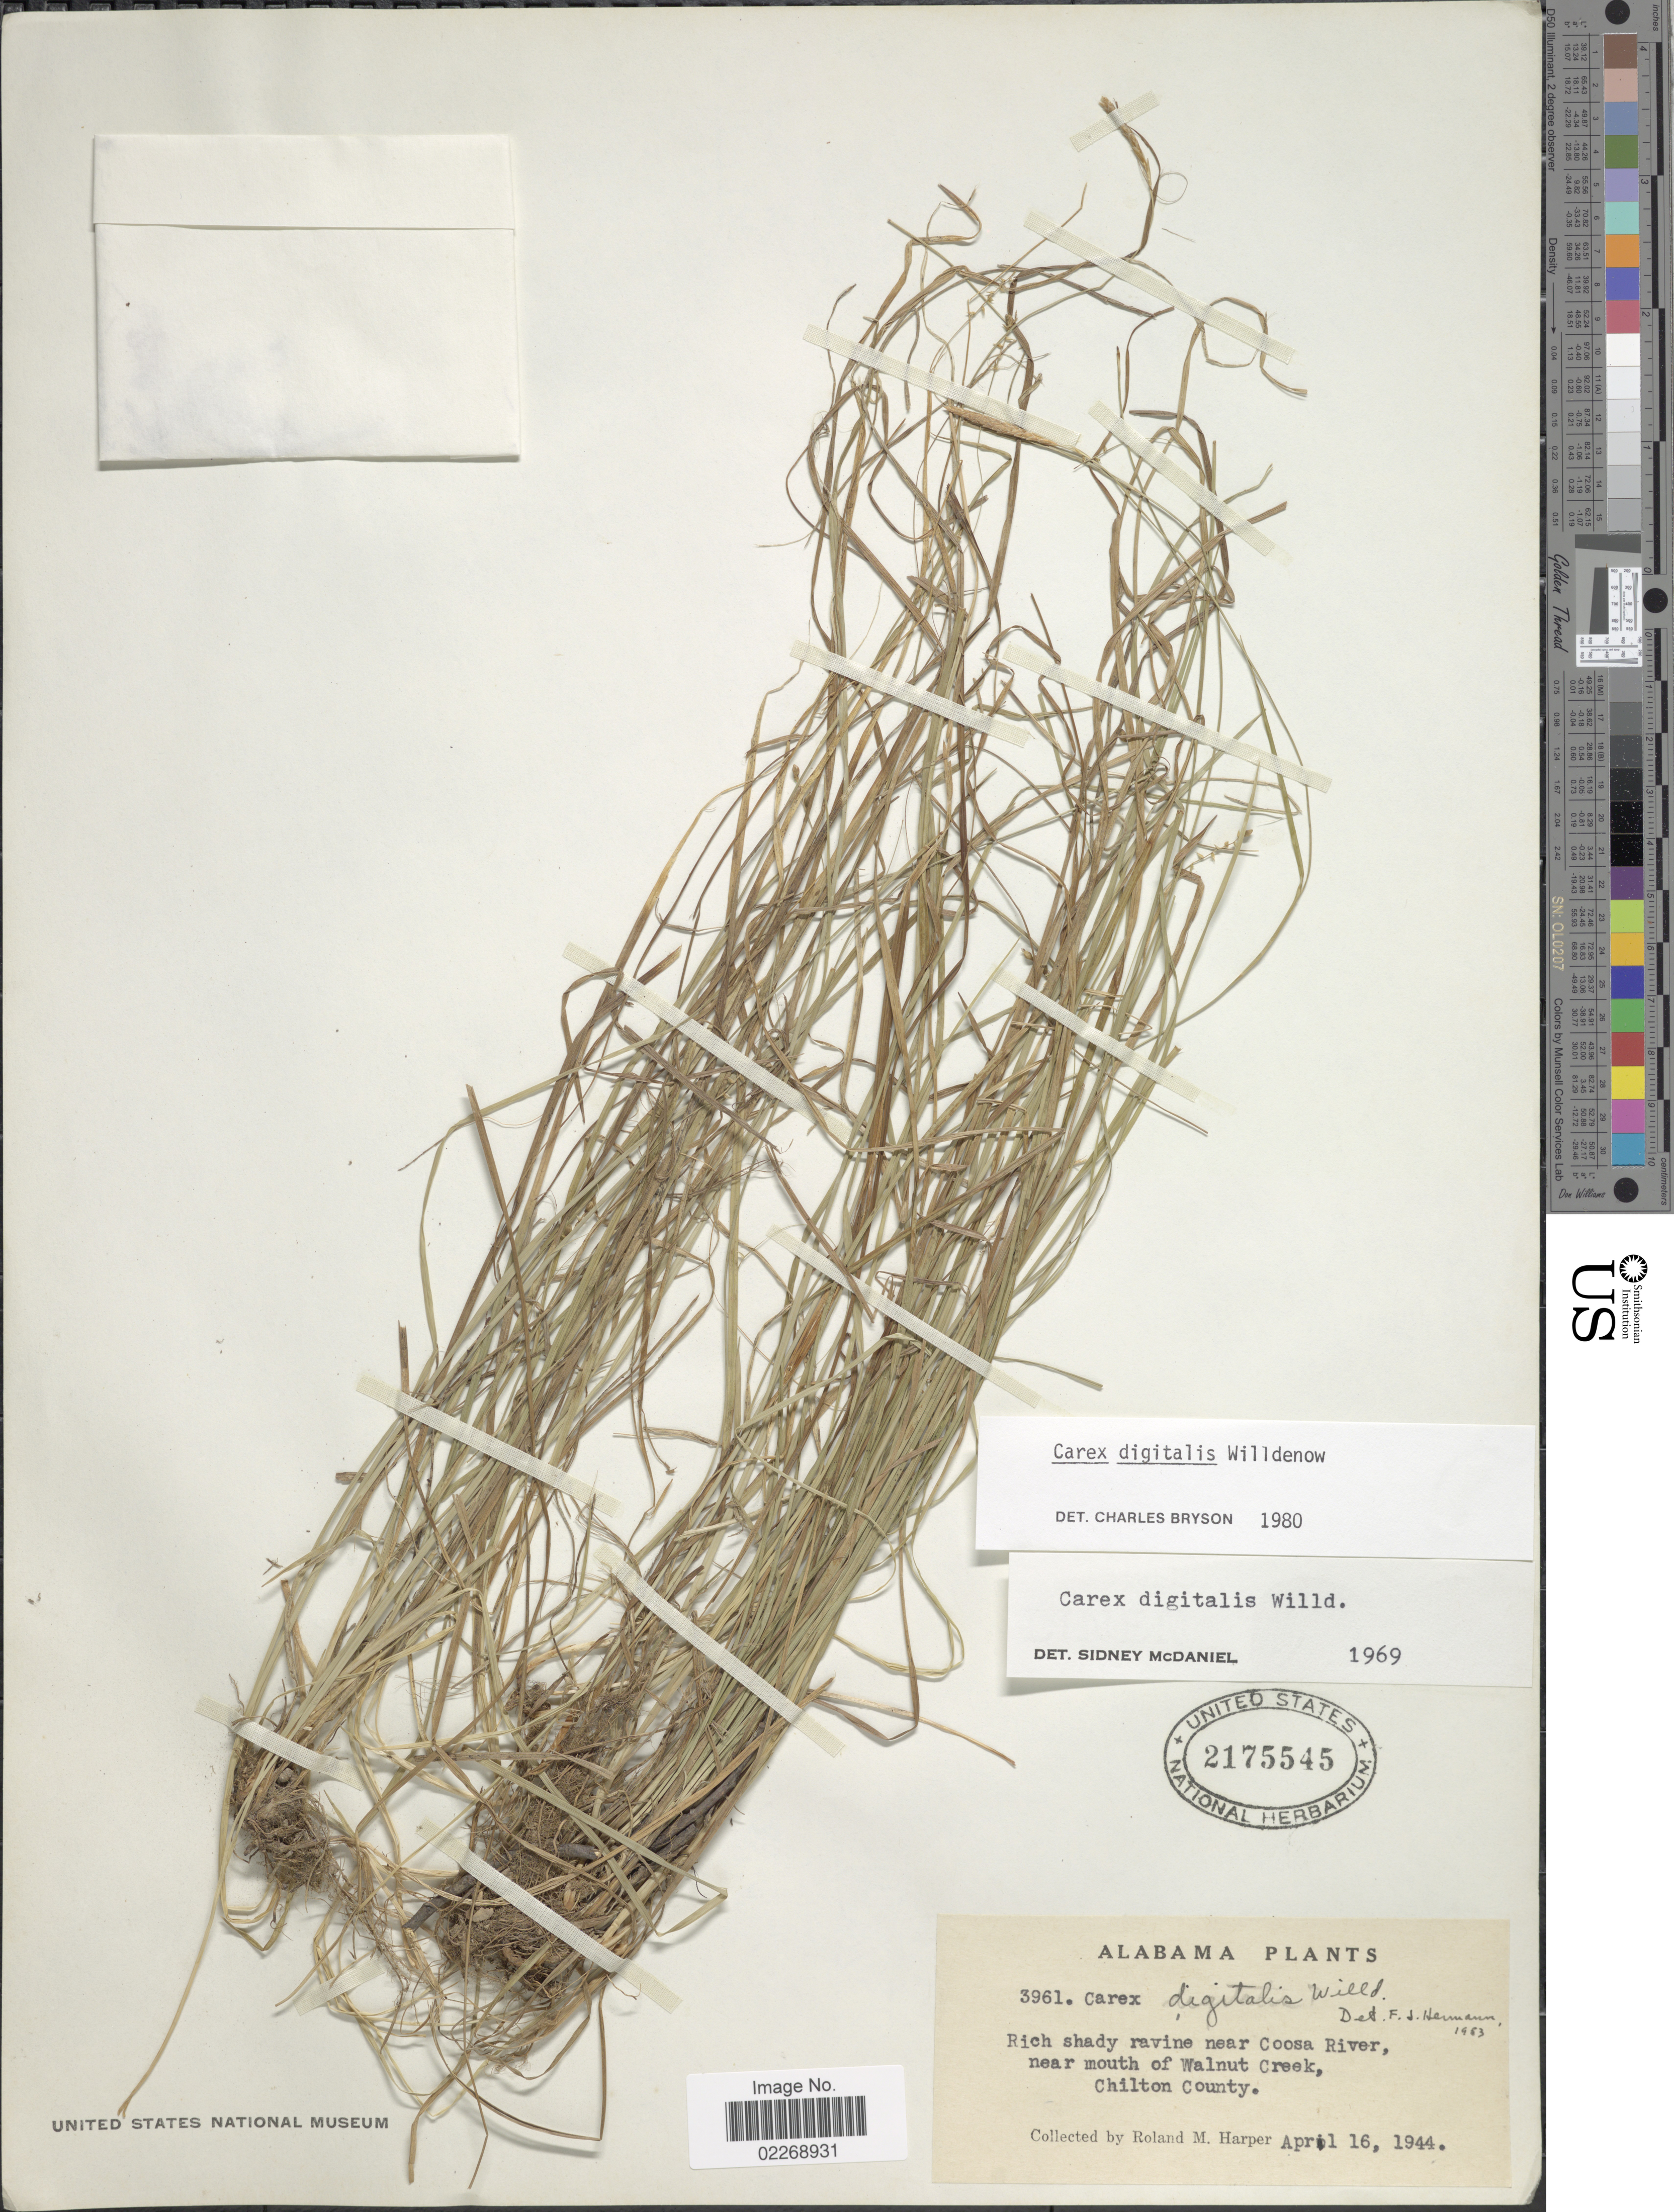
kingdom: Plantae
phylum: Tracheophyta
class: Liliopsida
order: Poales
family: Cyperaceae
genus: Carex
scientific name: Carex digitalis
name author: Willd.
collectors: R. M. Harper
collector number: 3961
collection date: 1944-04-16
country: United States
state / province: Alabama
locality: Rich shady ravine near Coosa River, near mouth of Walnut Creek, Chilton County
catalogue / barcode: US 2175545